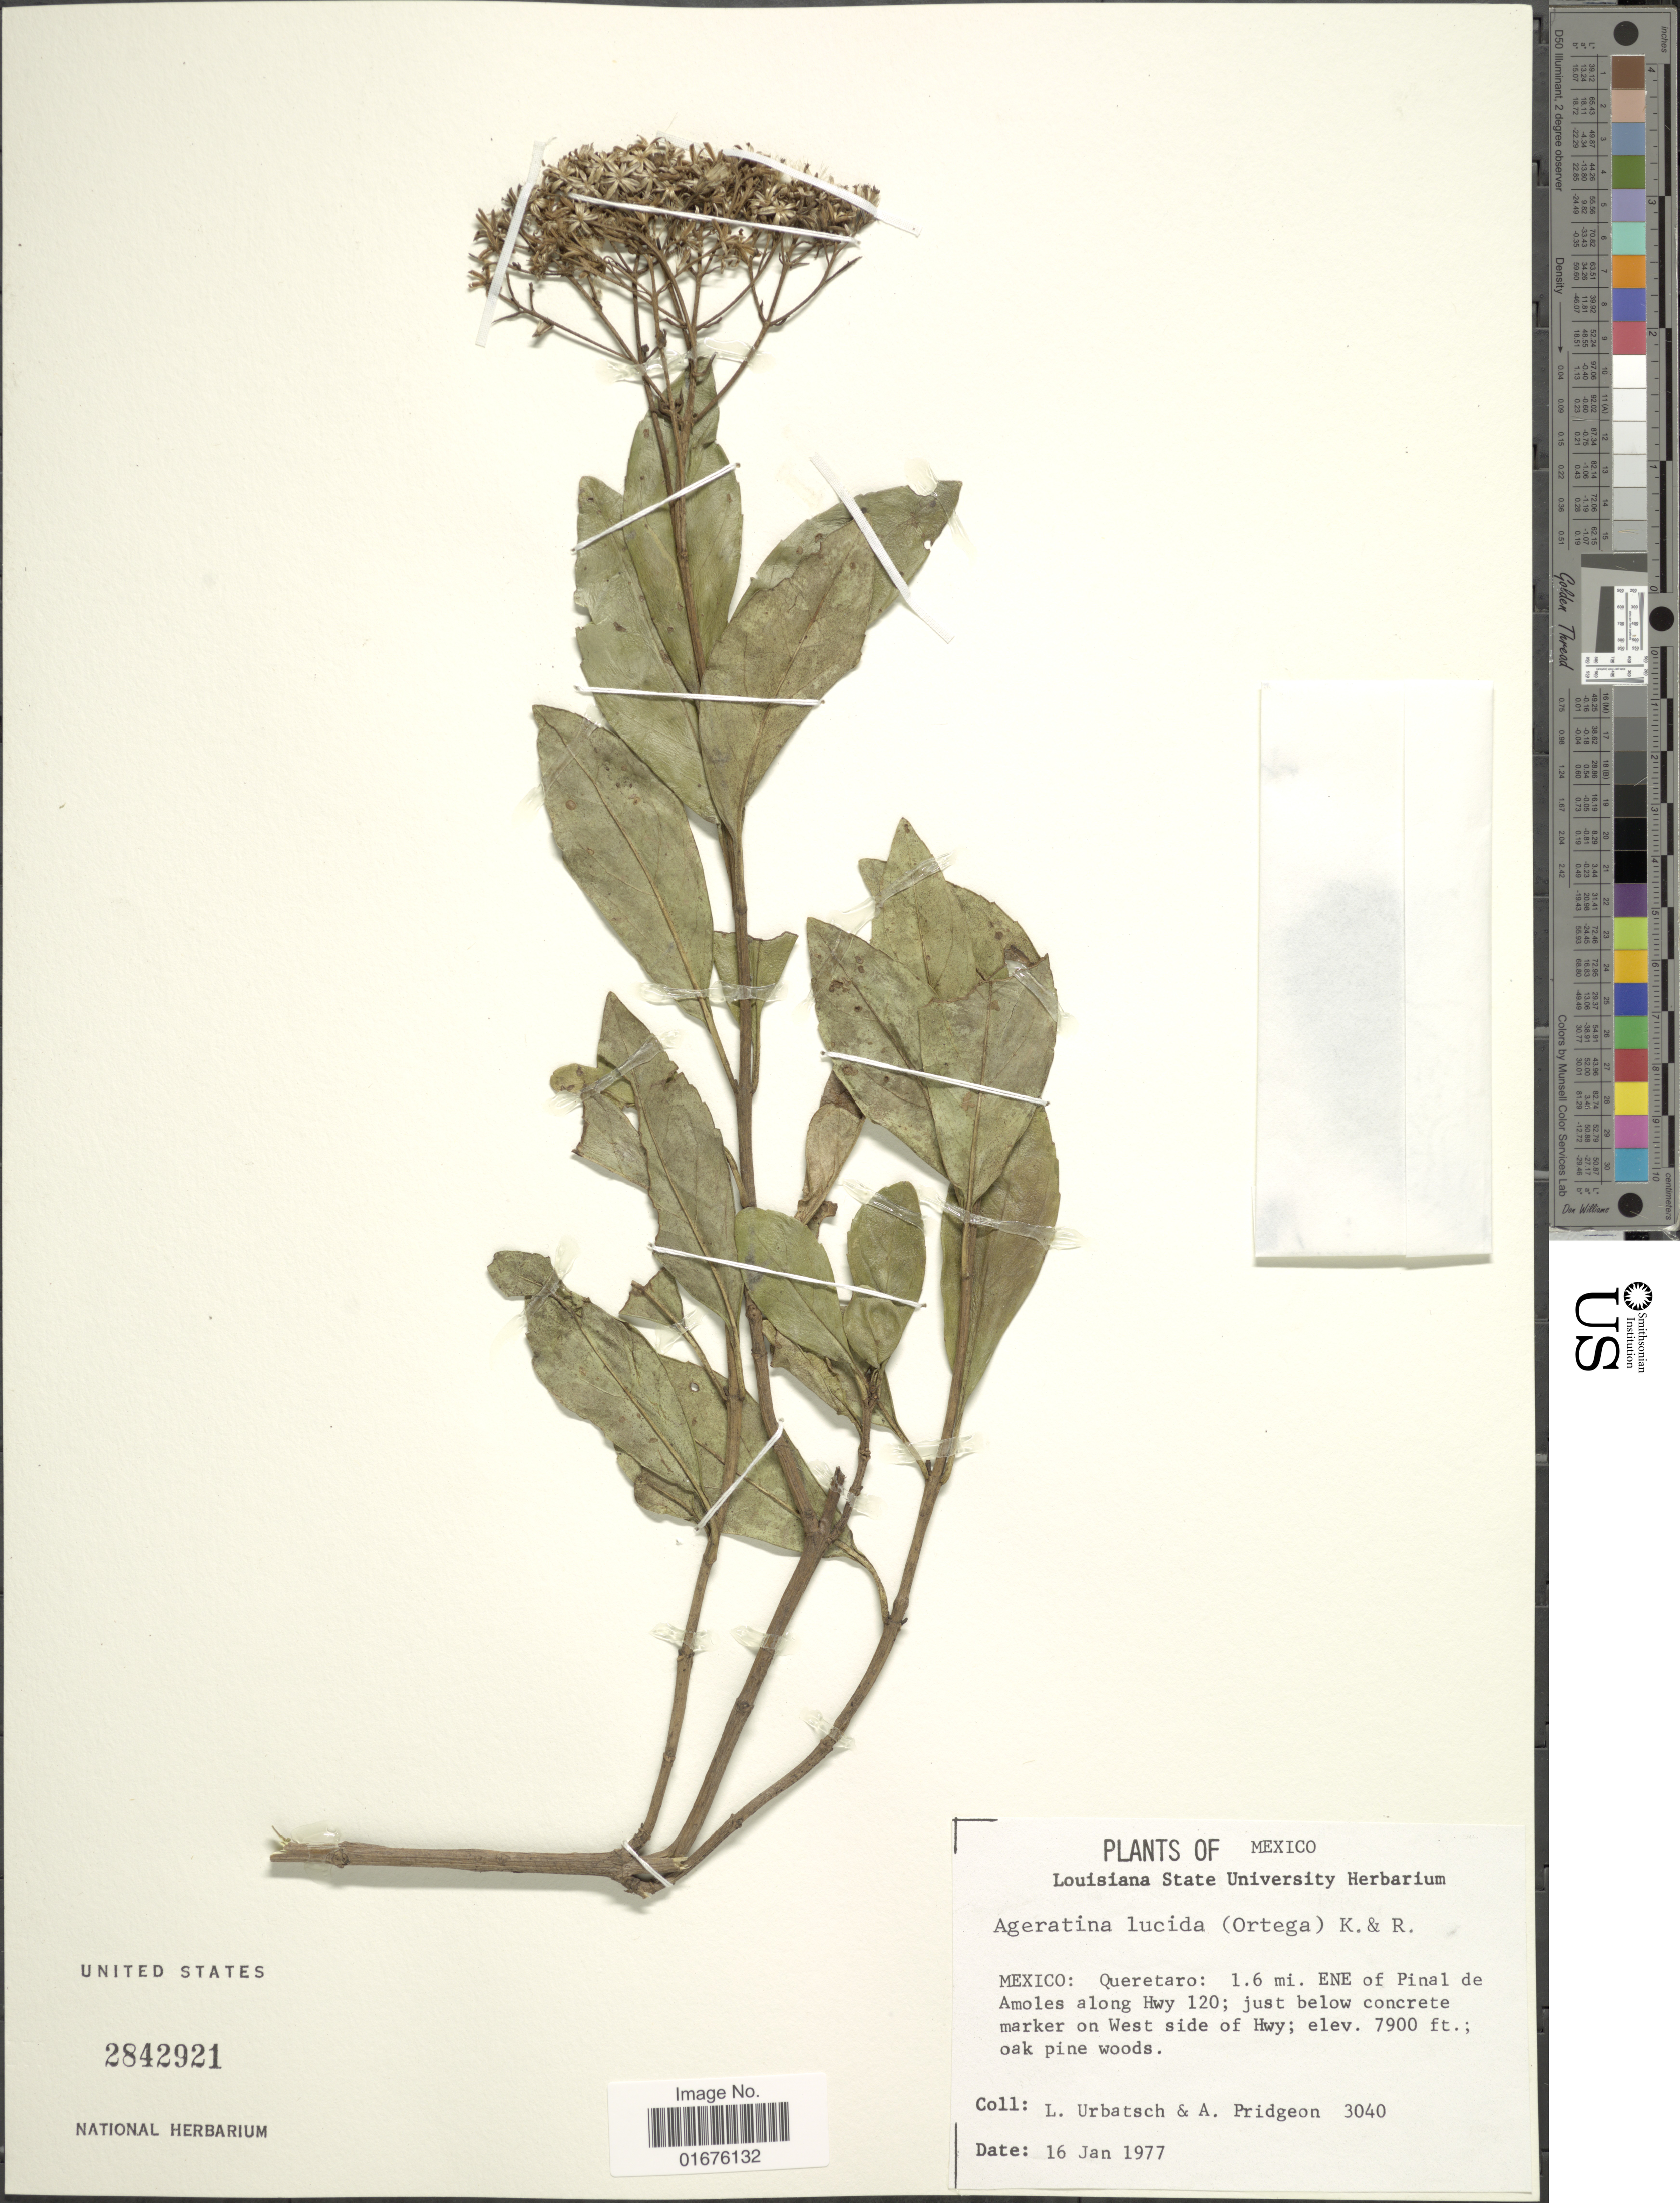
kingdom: Plantae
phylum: Tracheophyta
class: Magnoliopsida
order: Asterales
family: Asteraceae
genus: Ageratina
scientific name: Ageratina lucida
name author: (Ortega) R.M. King & H. Rob.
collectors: L. E. Urbatsch & A. M. Pridgeon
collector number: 3040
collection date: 1977-01-16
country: Mexico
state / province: Querétaro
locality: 1.6 mi. ENE of Pinal de Amoles along Hwy 120; just below concrete marker on West side of Hwy; oak pine woods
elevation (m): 2408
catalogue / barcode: US 2842921